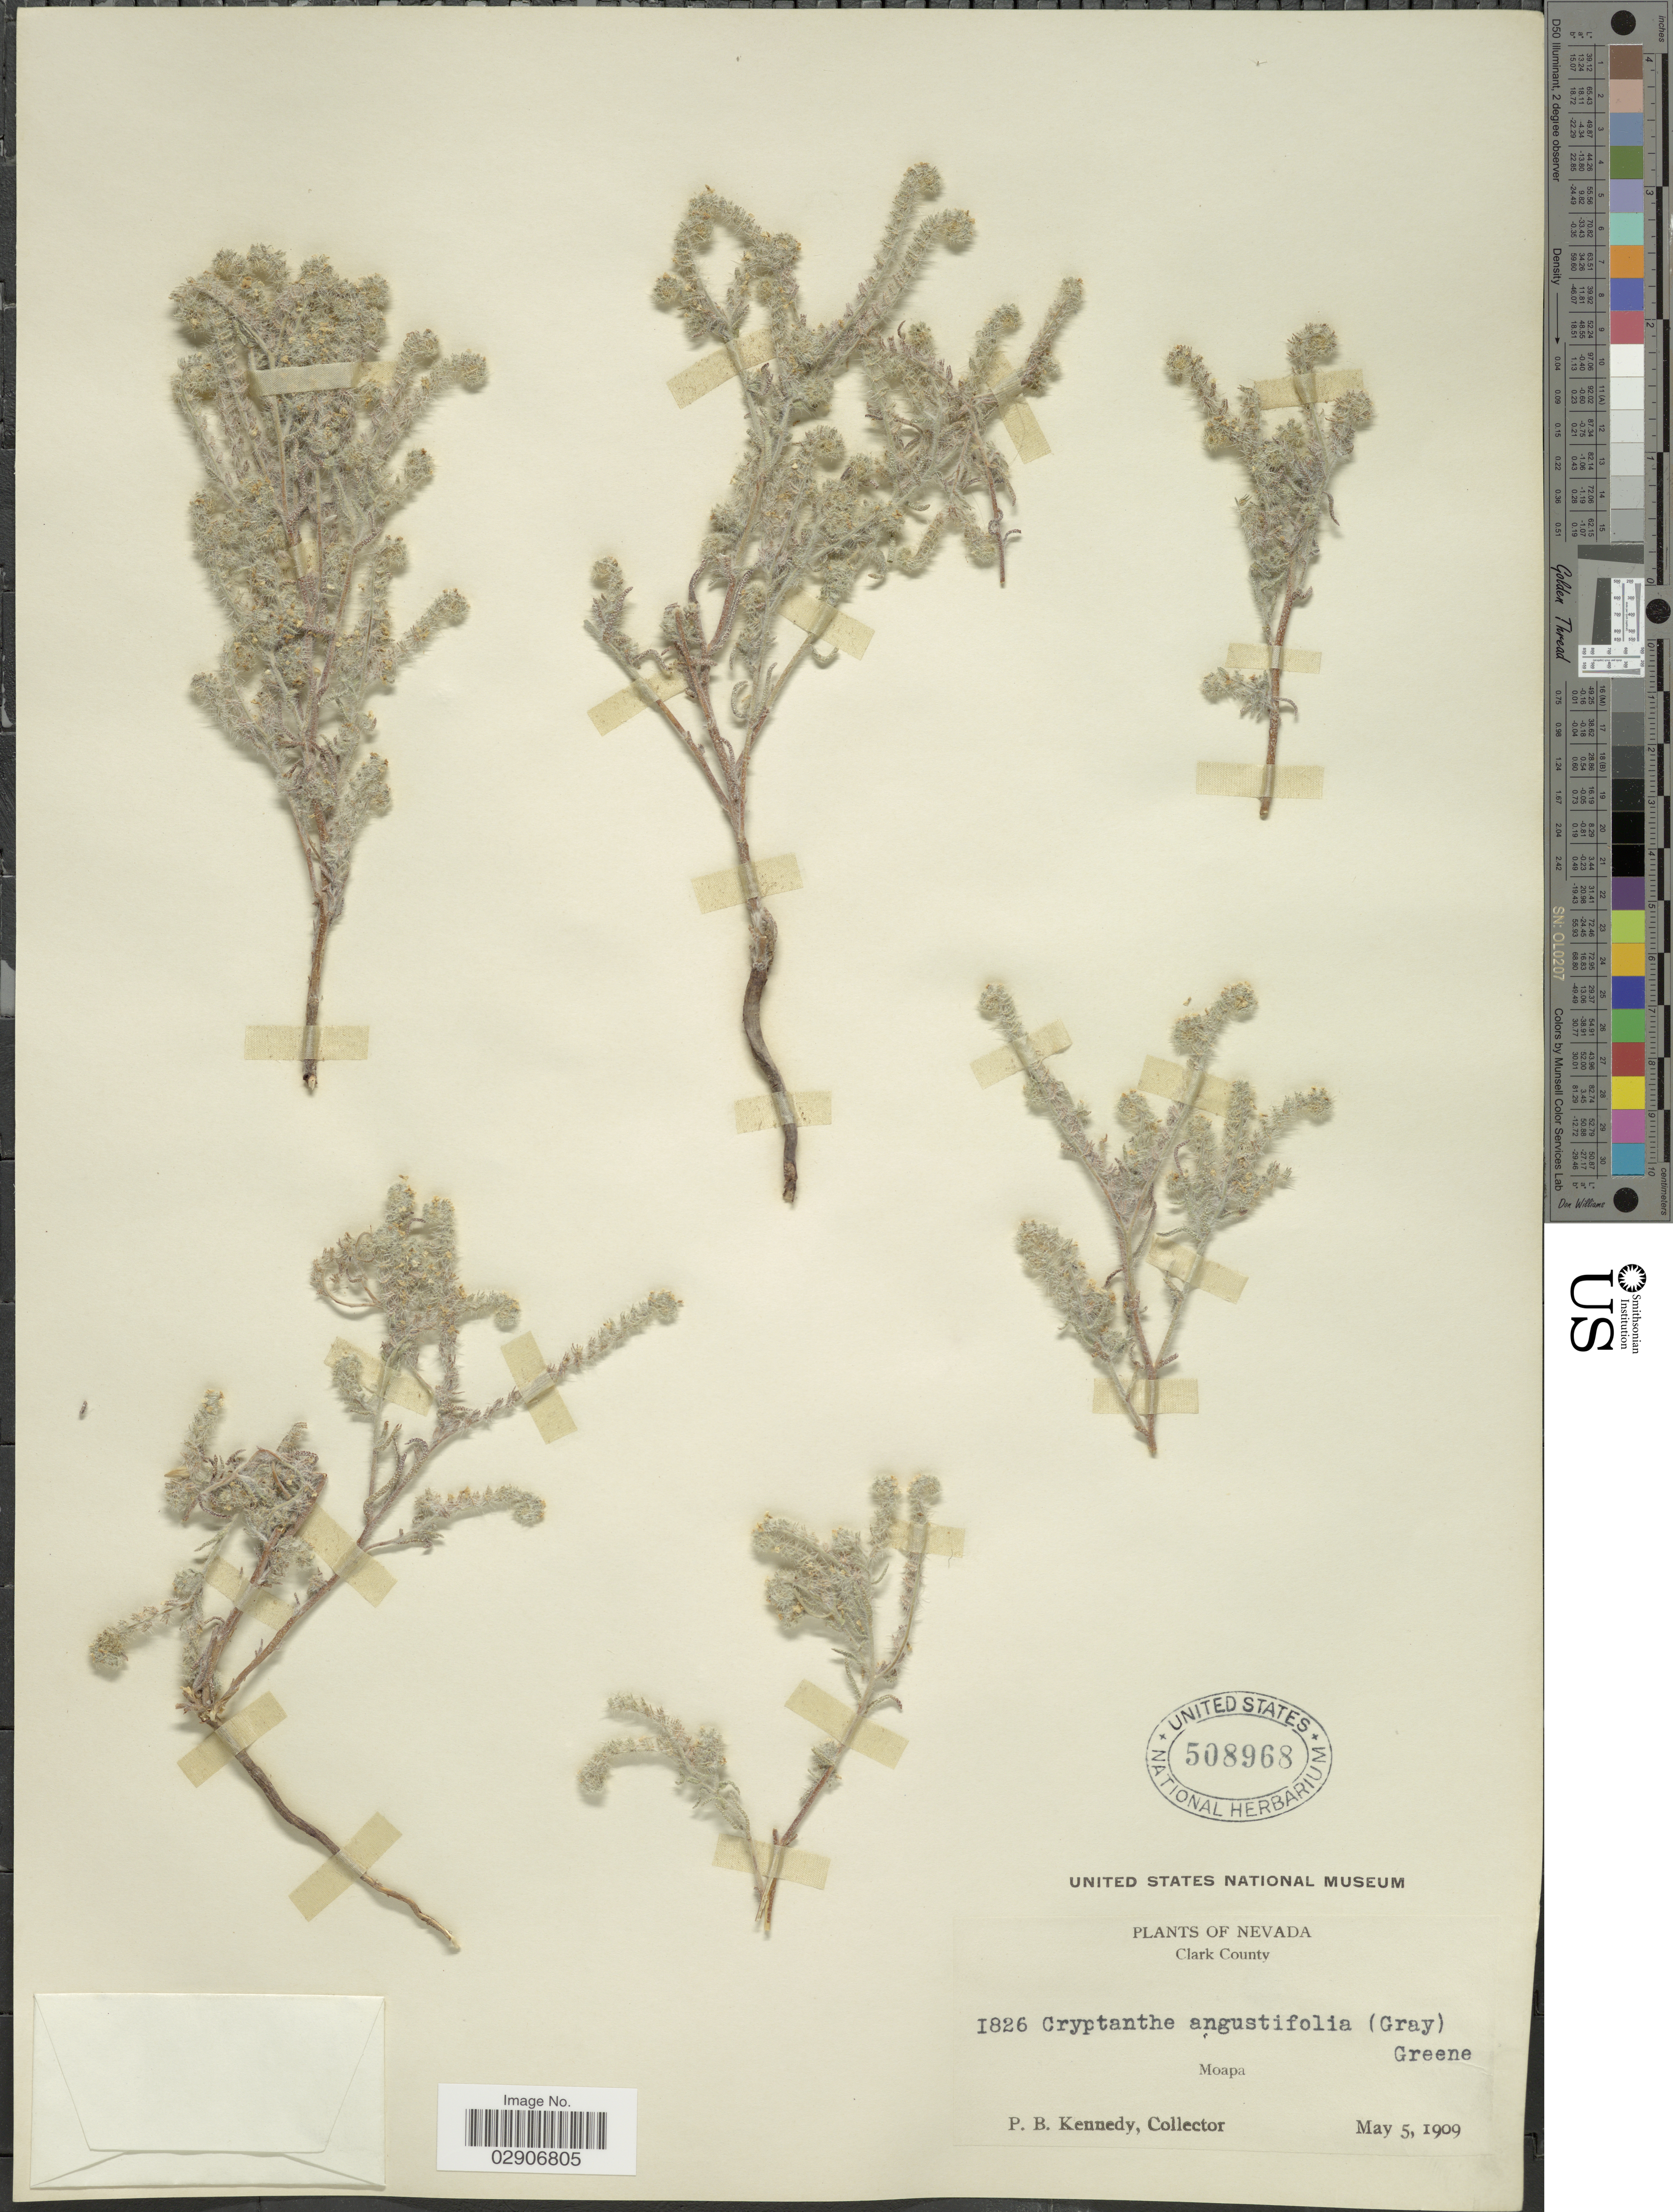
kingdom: Plantae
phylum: Tracheophyta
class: Magnoliopsida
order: Boraginales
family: Boraginaceae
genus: Cryptantha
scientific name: Cryptantha angustifolia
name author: (Torr.) Greene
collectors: P. B. Kennedy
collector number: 1826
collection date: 1909-05-05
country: United States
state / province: Nevada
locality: Clark County. Moapa.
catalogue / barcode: US 508968